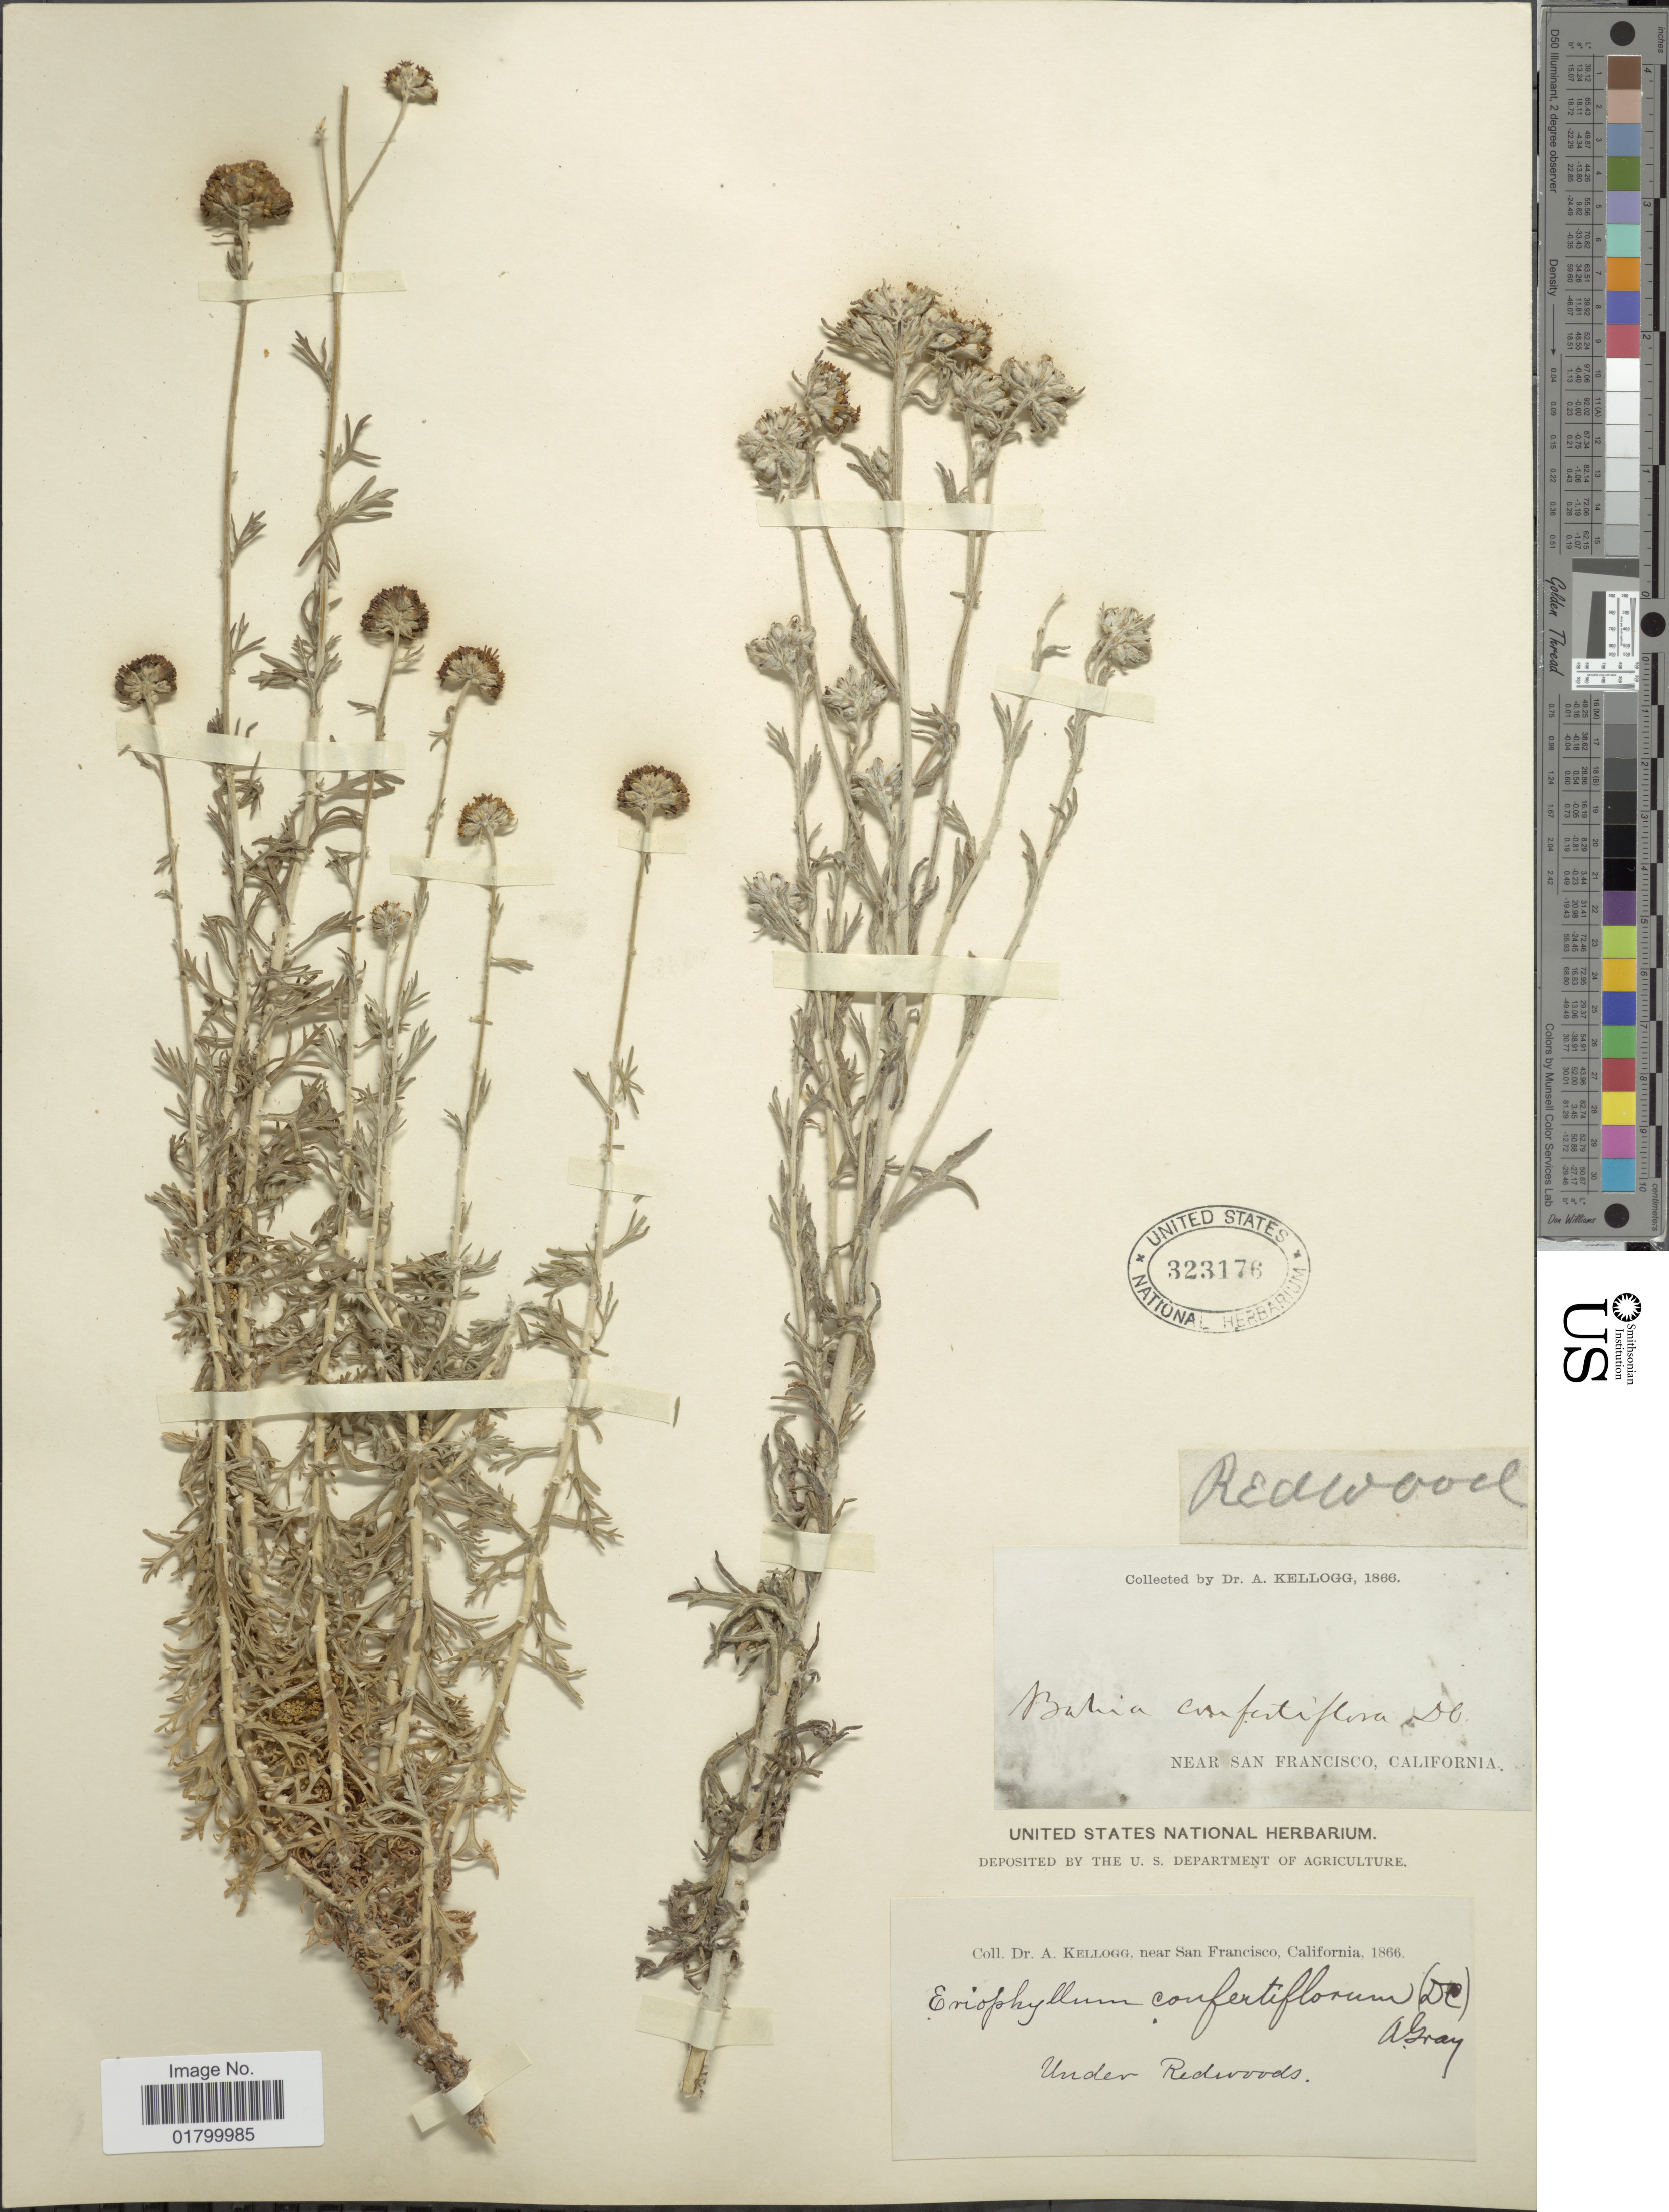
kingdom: Plantae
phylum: Tracheophyta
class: Magnoliopsida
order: Asterales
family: Asteraceae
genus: Eriophyllum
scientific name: Eriophyllum confertiflorum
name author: (DC.) A. Gray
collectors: A. Kellogg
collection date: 1866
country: United States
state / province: California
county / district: San Francisco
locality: Near San Francisco, Under Redwoods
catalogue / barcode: US 323176